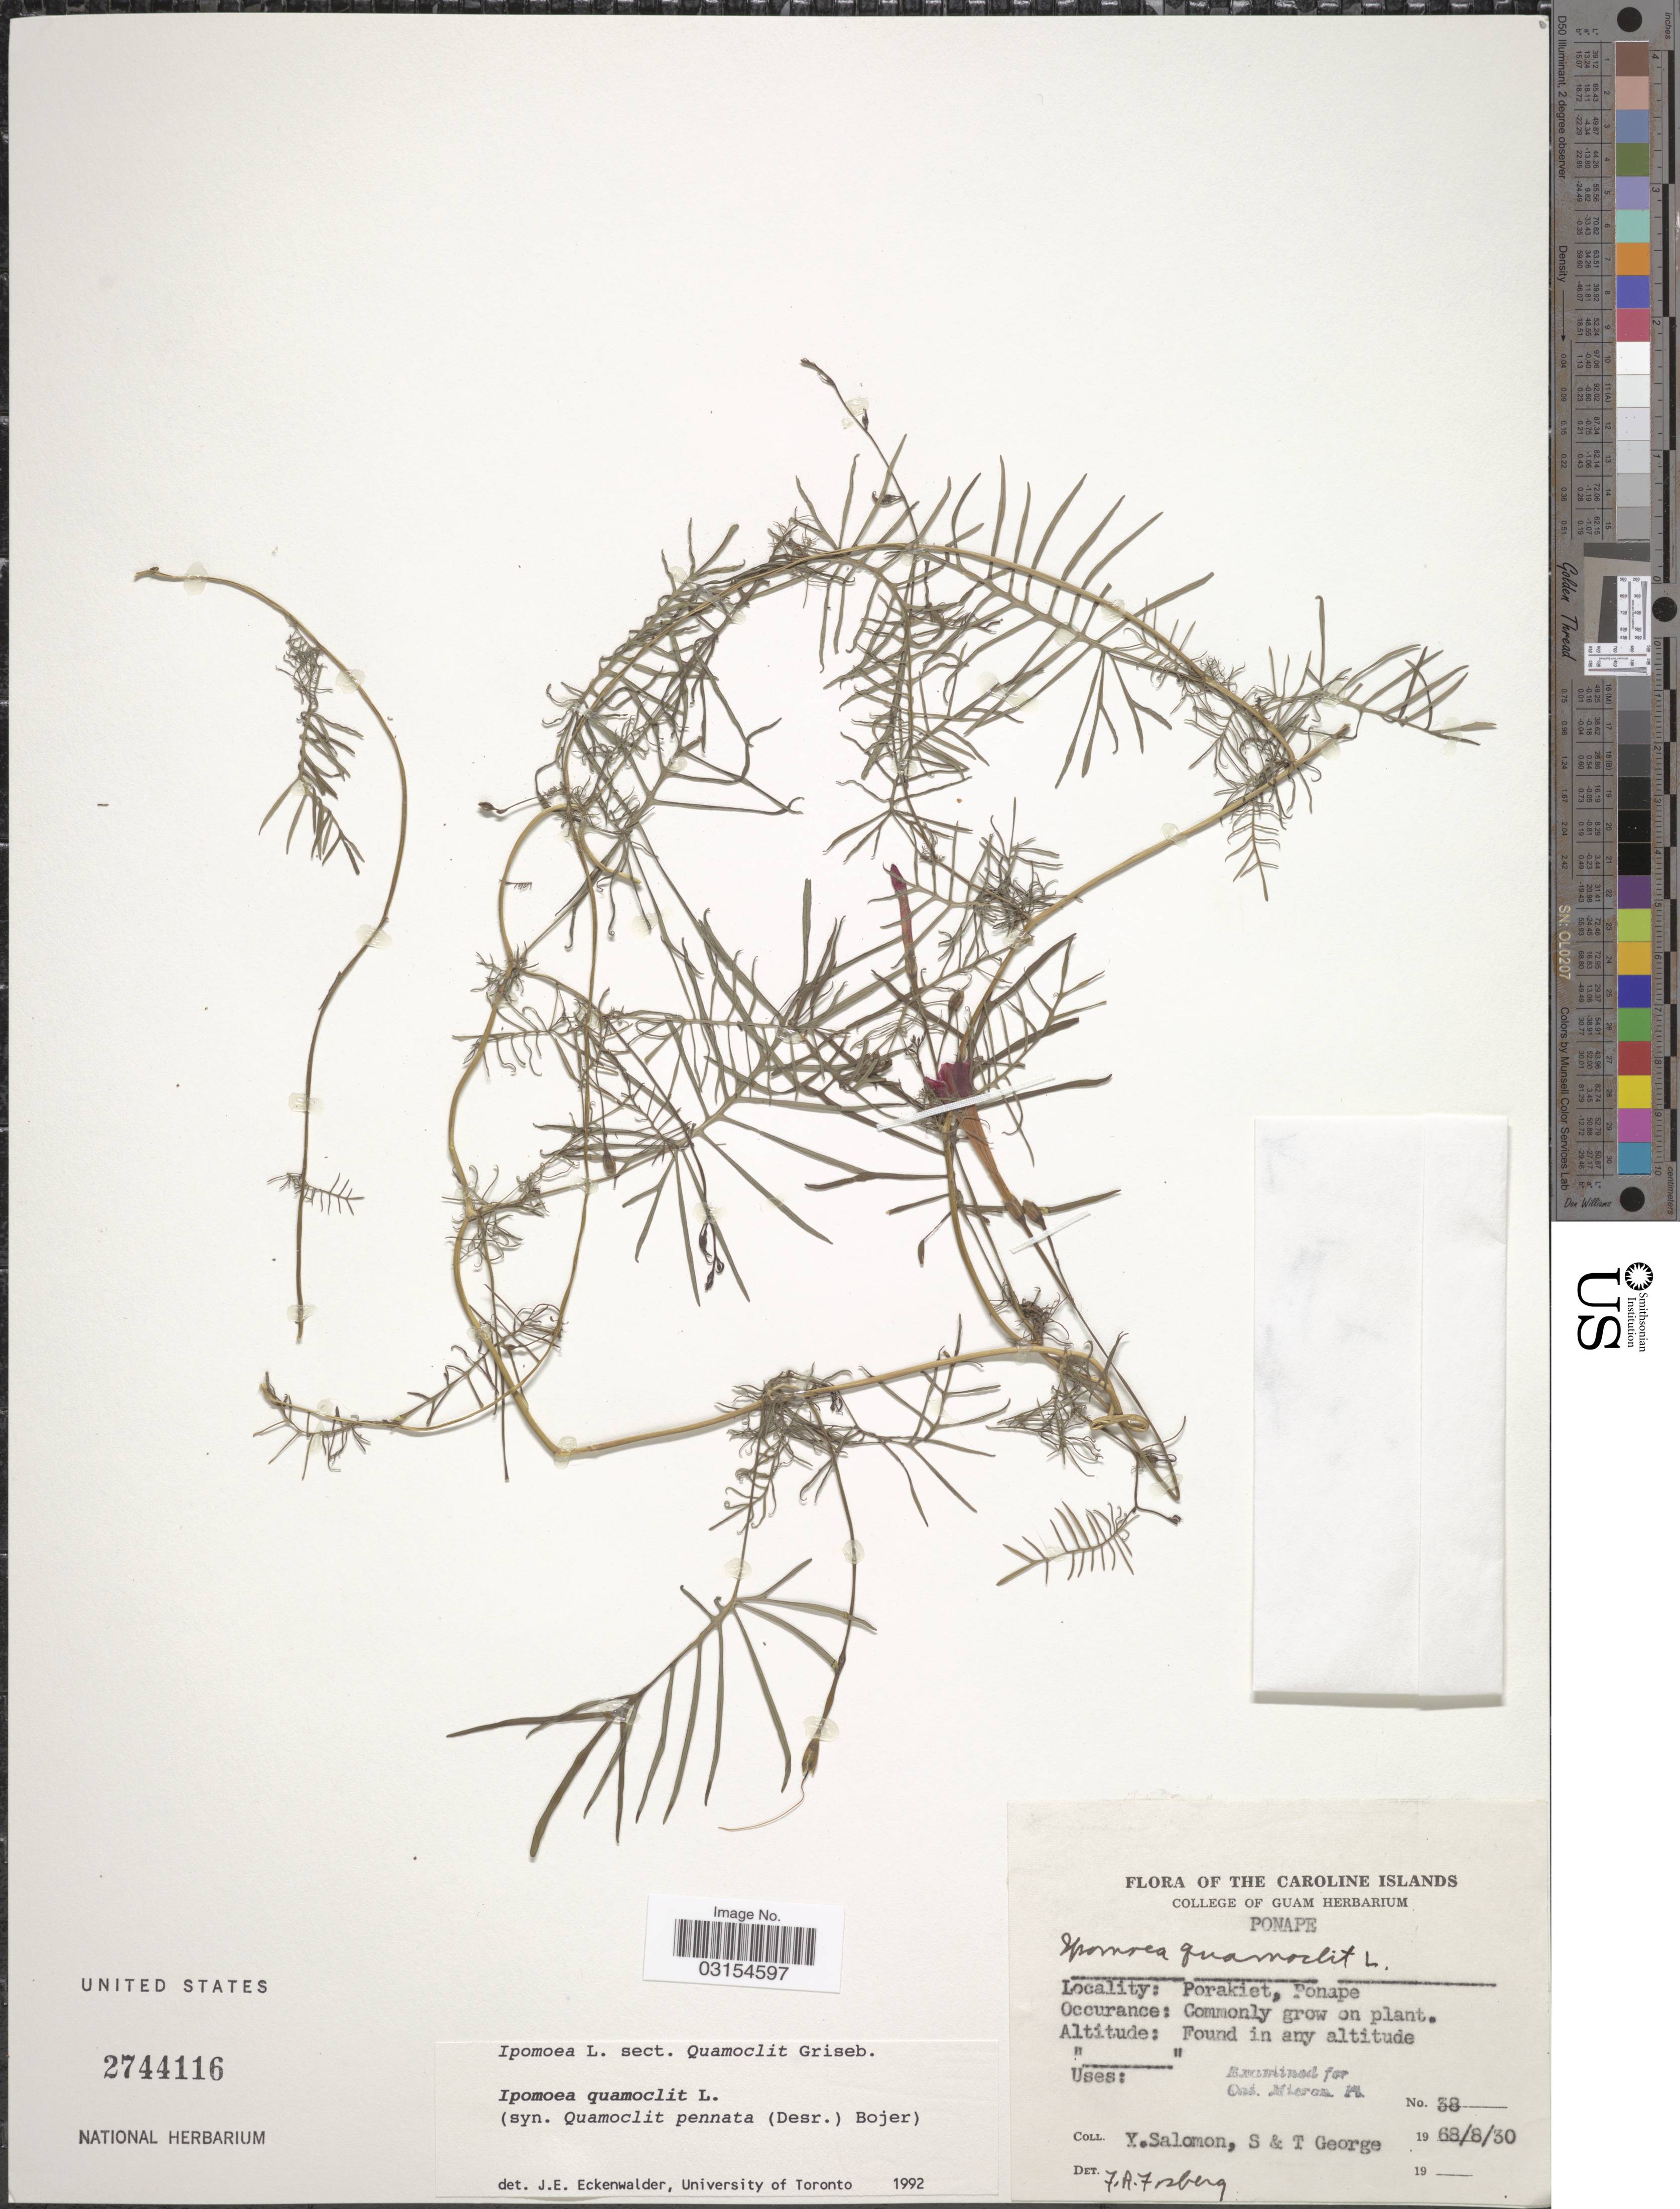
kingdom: Plantae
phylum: Tracheophyta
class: Magnoliopsida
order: Solanales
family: Convolvulaceae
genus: Ipomoea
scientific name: Ipomoea quamoclit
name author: L.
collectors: Y. Salomon, S. George & T. George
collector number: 38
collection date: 1968-08-30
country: Micronesia, Federated States of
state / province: Pohnpei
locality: Caroline Islands. Ponape. Porakiet.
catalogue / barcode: US 2744116